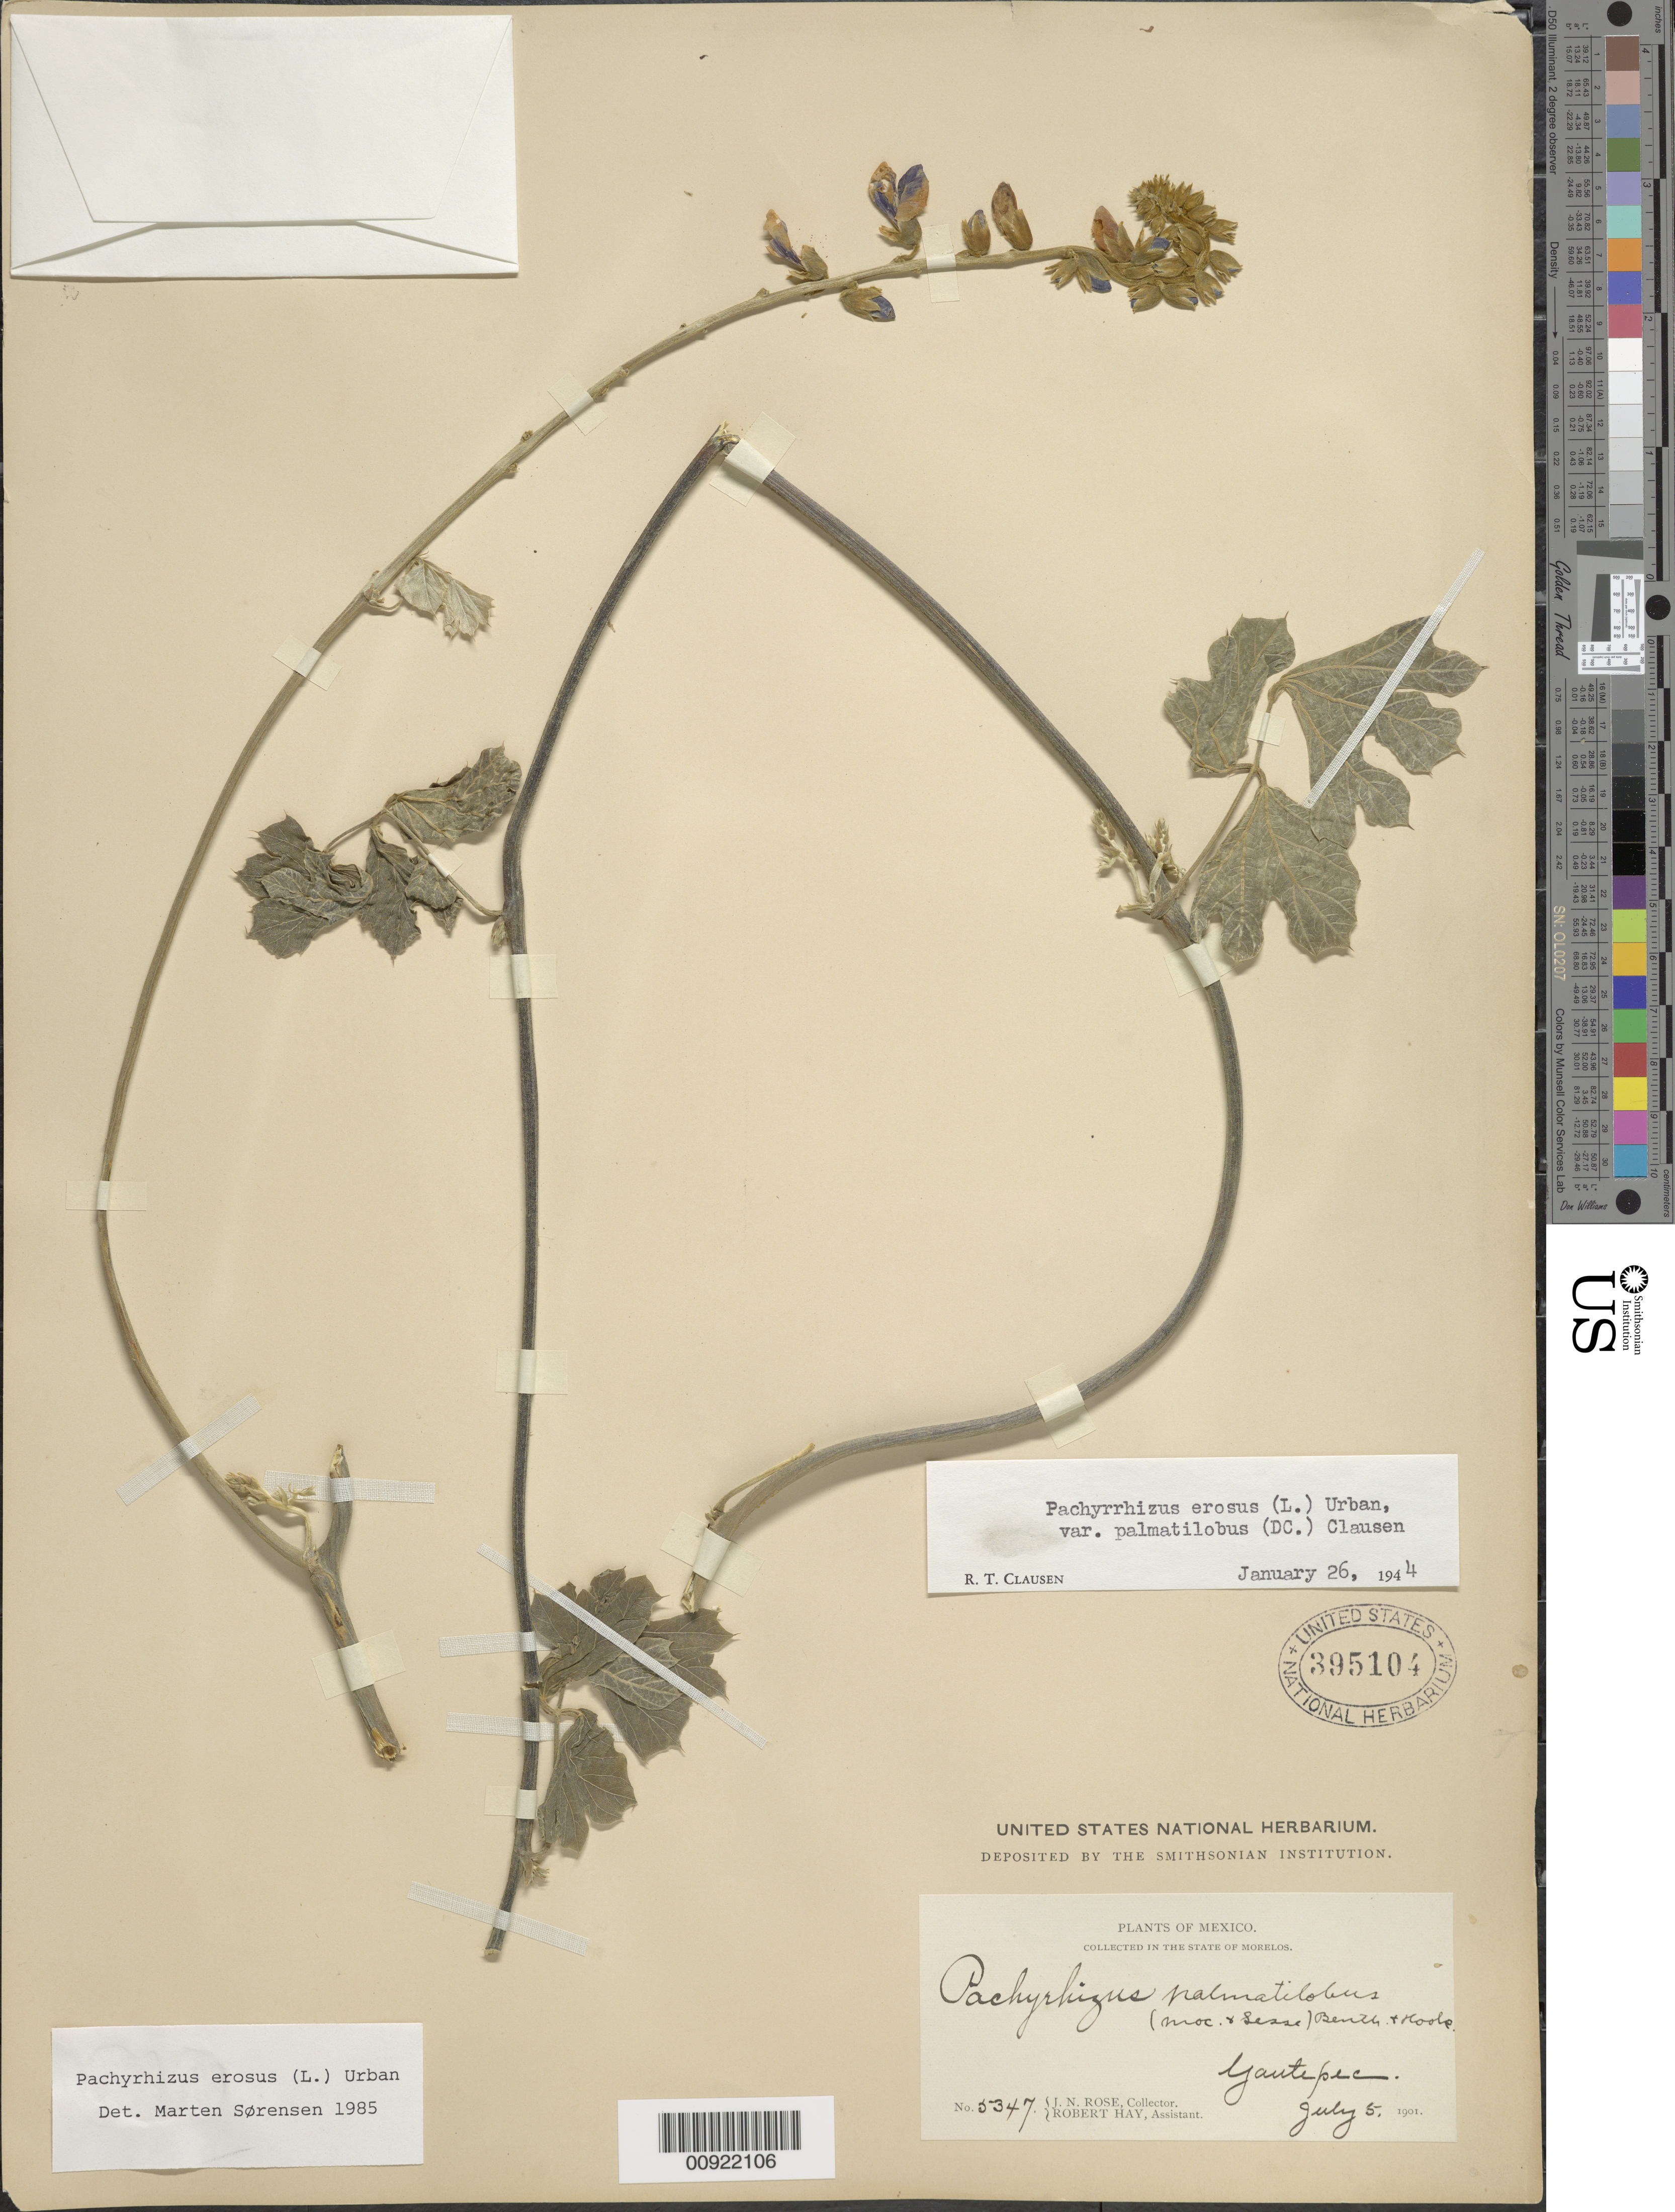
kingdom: Plantae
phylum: Tracheophyta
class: Magnoliopsida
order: Fabales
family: Fabaceae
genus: Pachyrhizus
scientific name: Pachyrhizus erosus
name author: (L.) Urb.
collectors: J. N. Rose & R. Hay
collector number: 5347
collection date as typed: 05 Jul 1901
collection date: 1901-07-05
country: Mexico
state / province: Morelos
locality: Yautepec, State of Morelos.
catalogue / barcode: US 395104